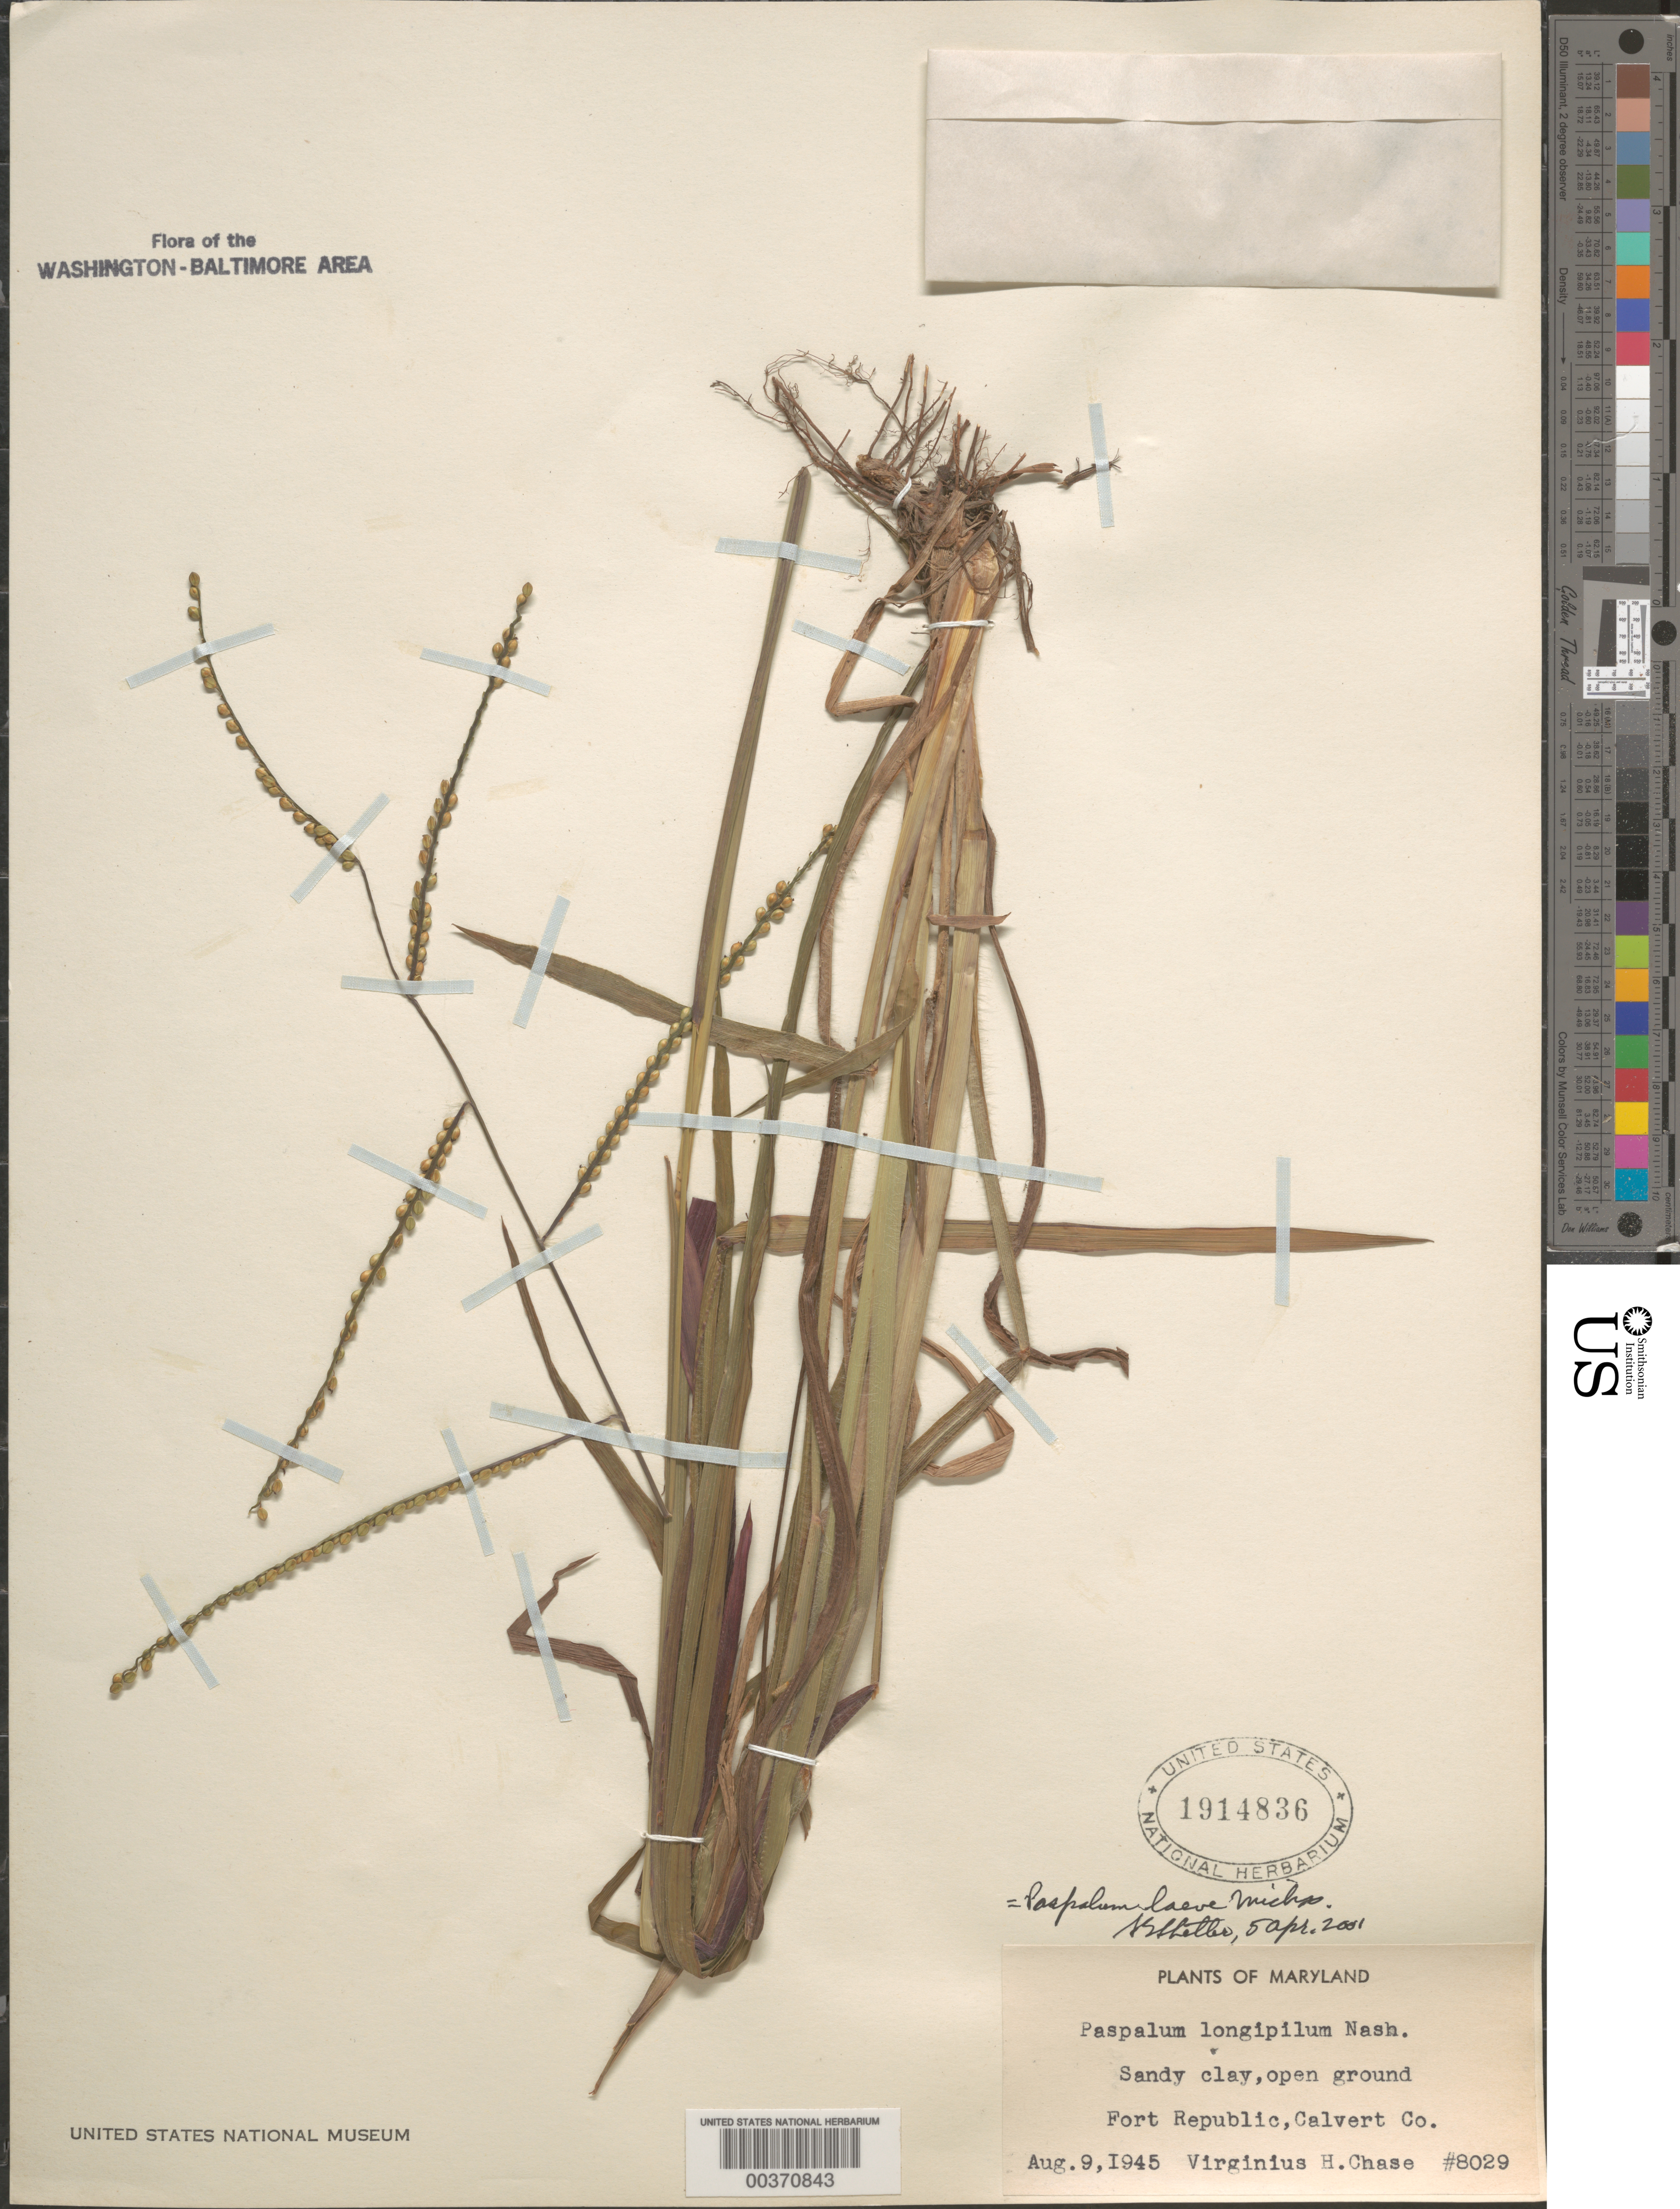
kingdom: Plantae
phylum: Tracheophyta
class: Liliopsida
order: Poales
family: Poaceae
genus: Paspalum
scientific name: Paspalum laeve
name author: Michx.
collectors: V. H. Chase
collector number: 8029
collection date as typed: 09 Aug 1945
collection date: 1945-08-09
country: United States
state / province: Maryland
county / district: Calvert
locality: Fort Republic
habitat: Sandy clay, open ground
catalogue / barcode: US 1914836